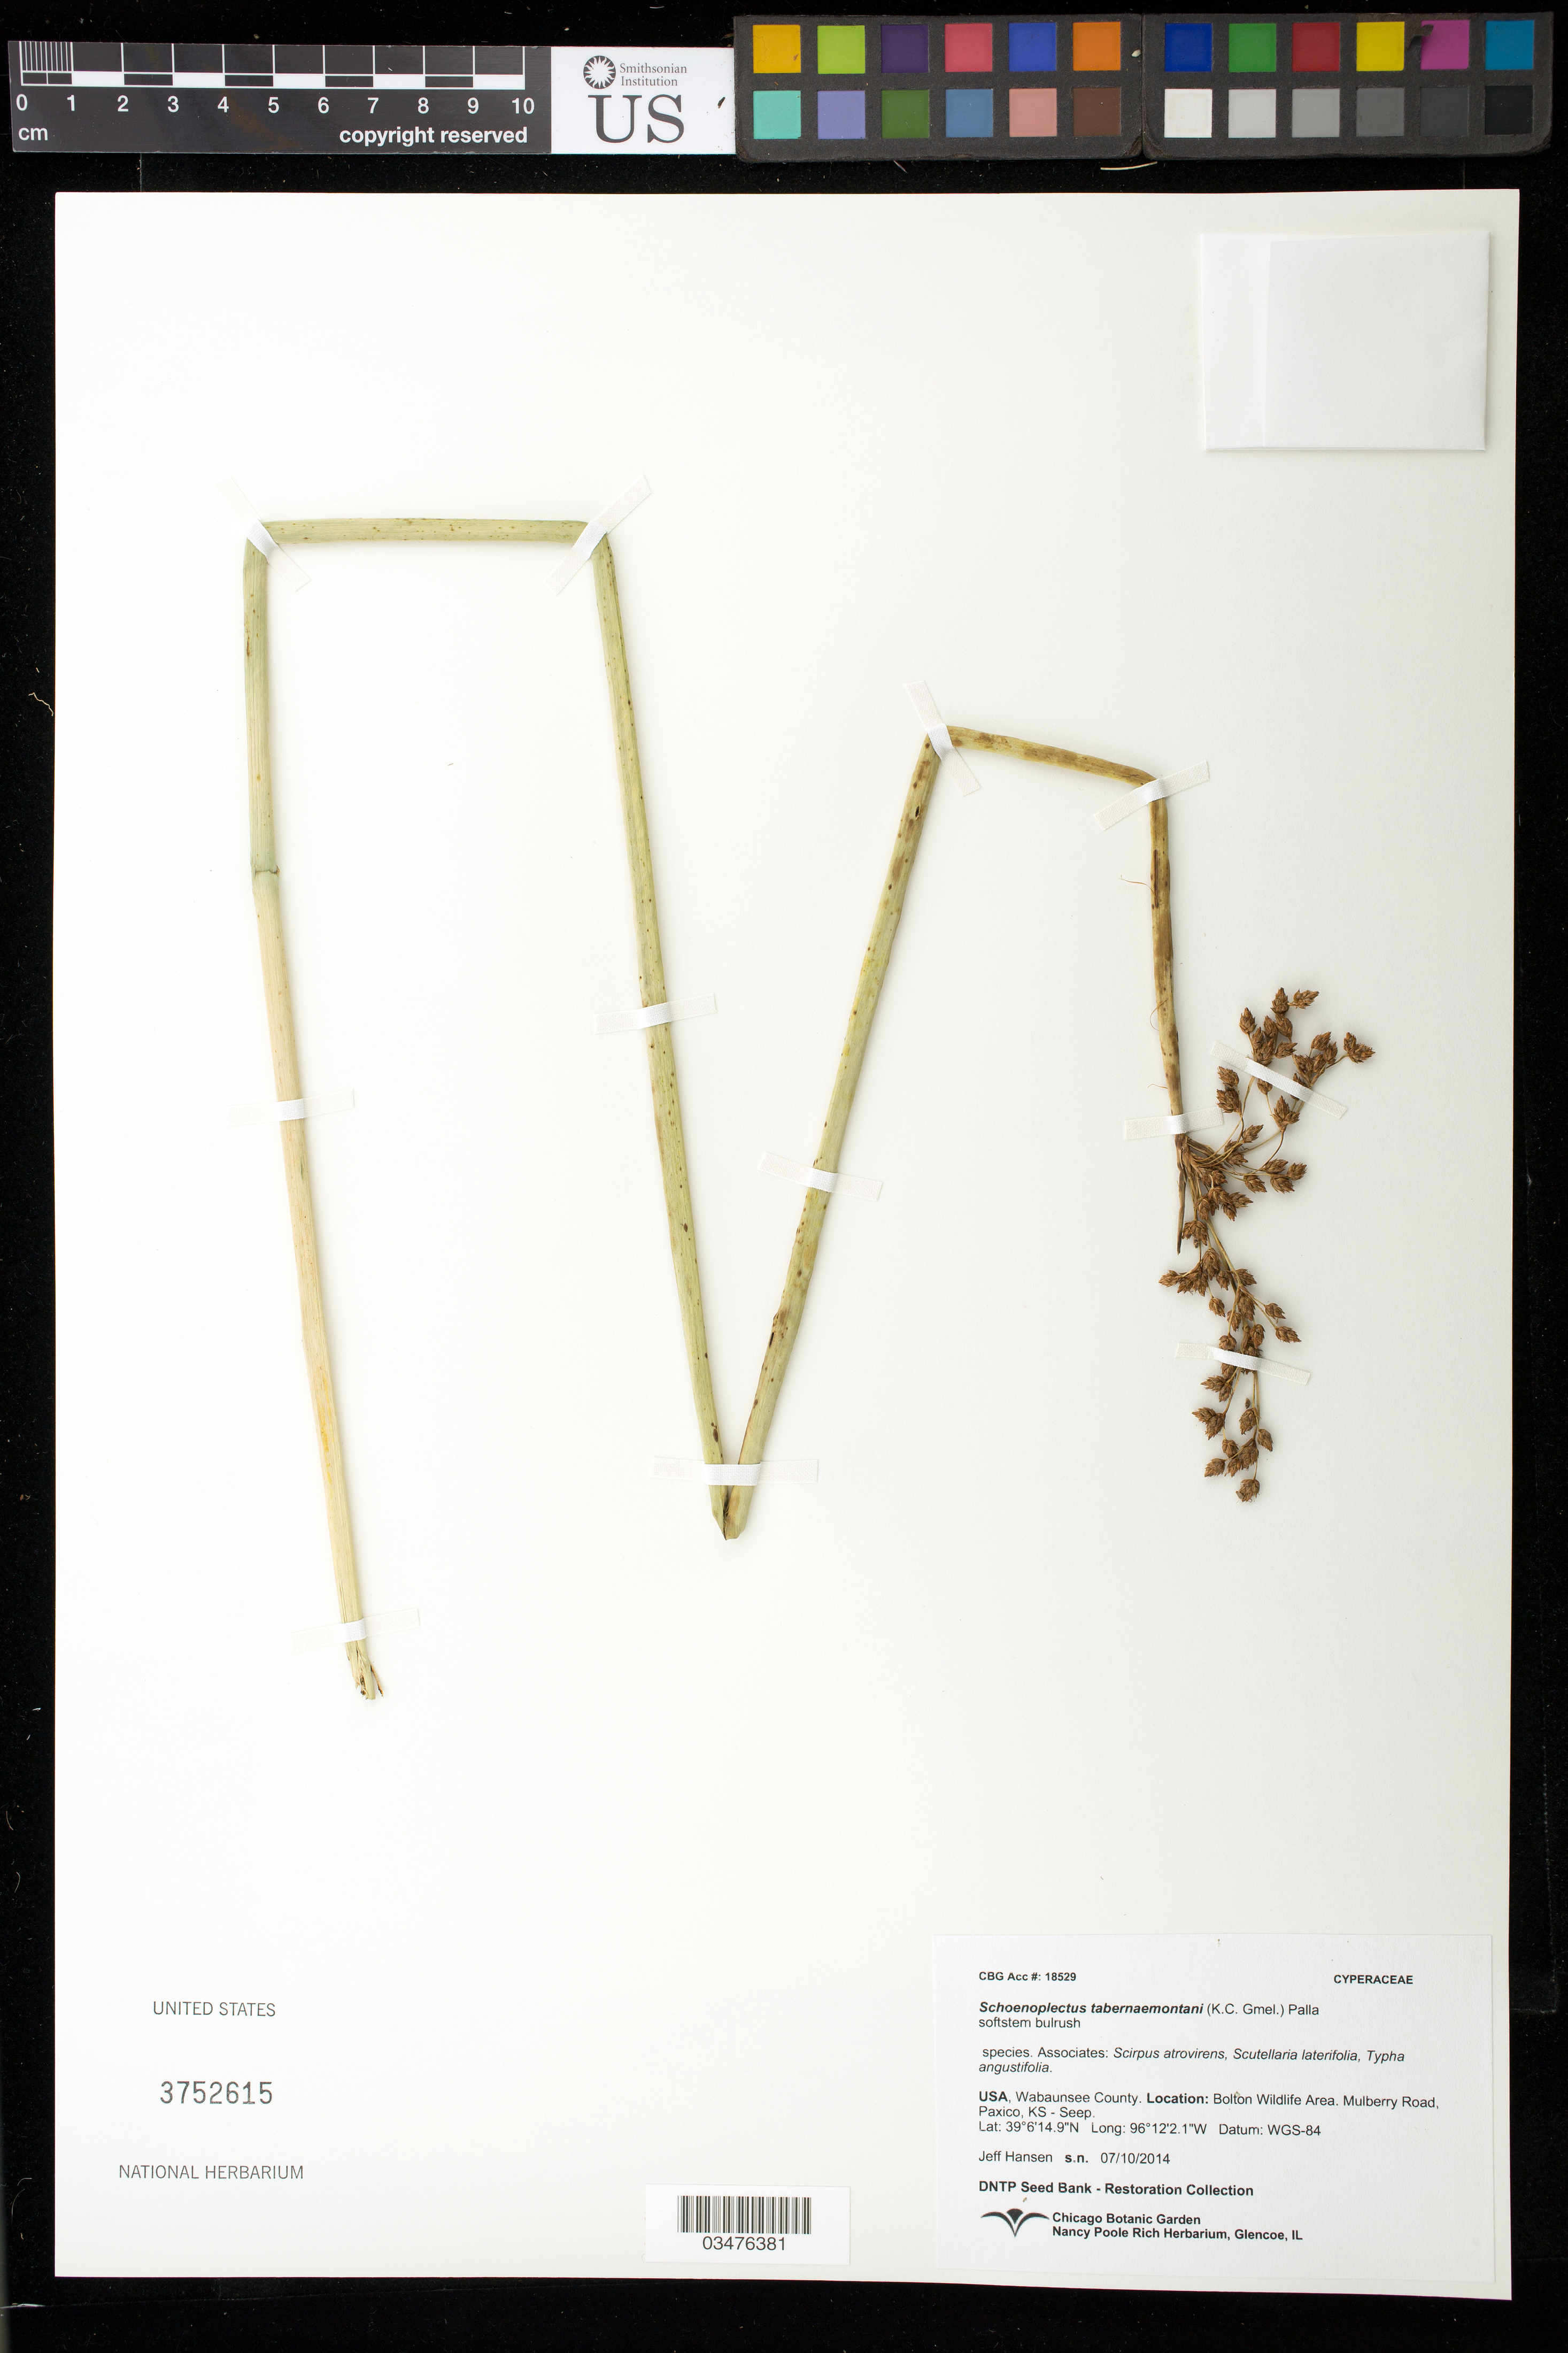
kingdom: Plantae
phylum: Tracheophyta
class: Liliopsida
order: Poales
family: Cyperaceae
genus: Schoenoplectus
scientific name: Schoenoplectus tabernaemontani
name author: (C.C. Gmel.) Palla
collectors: J. Hansen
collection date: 2014-07-10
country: United States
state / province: Kansas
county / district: Wabaunsee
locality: Bolton Wildlife Area. Mulberry Road. Paxico.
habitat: With Scirpus atrovirens, Scutellaria laterifolia. Typha angustifolia.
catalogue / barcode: US 3752615